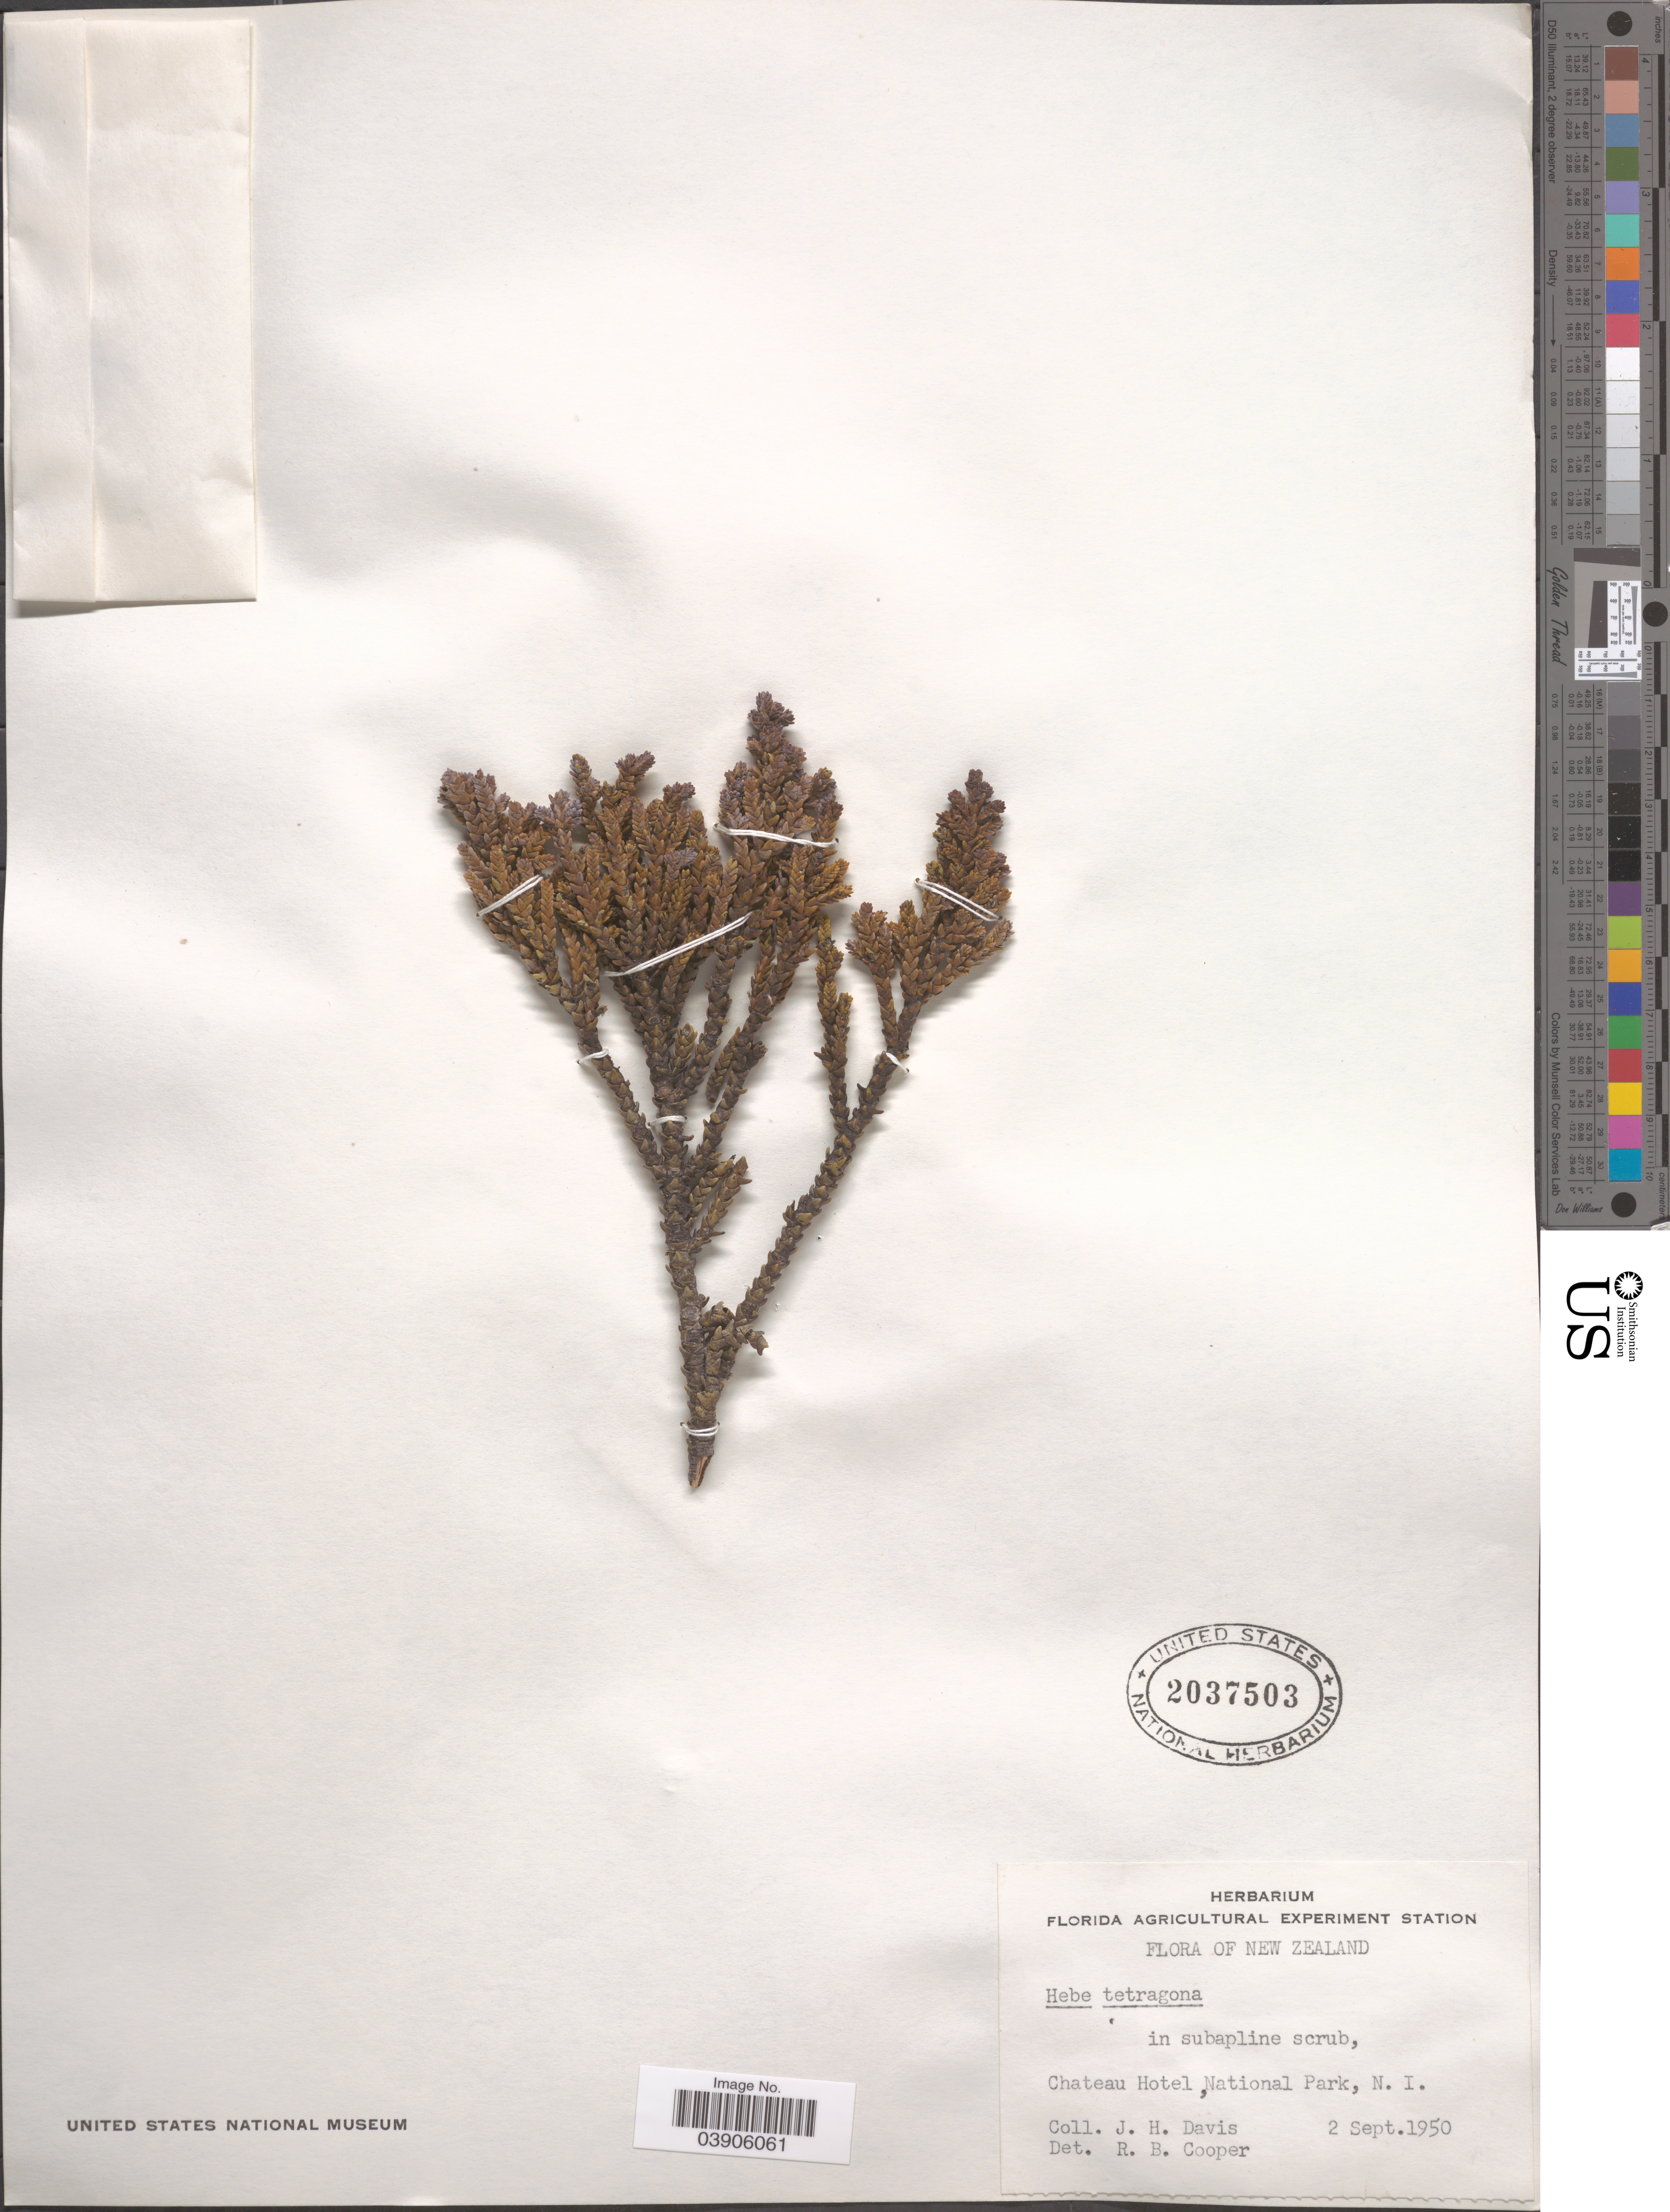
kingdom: Plantae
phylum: Tracheophyta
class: Magnoliopsida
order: Lamiales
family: Plantaginaceae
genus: Hebe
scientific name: Hebe tetragona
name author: (Hook.) Andersen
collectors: J. Davis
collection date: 1950-09-02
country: New Zealand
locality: Chateau Hotel, National Park, N. I.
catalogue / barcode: US 2037503